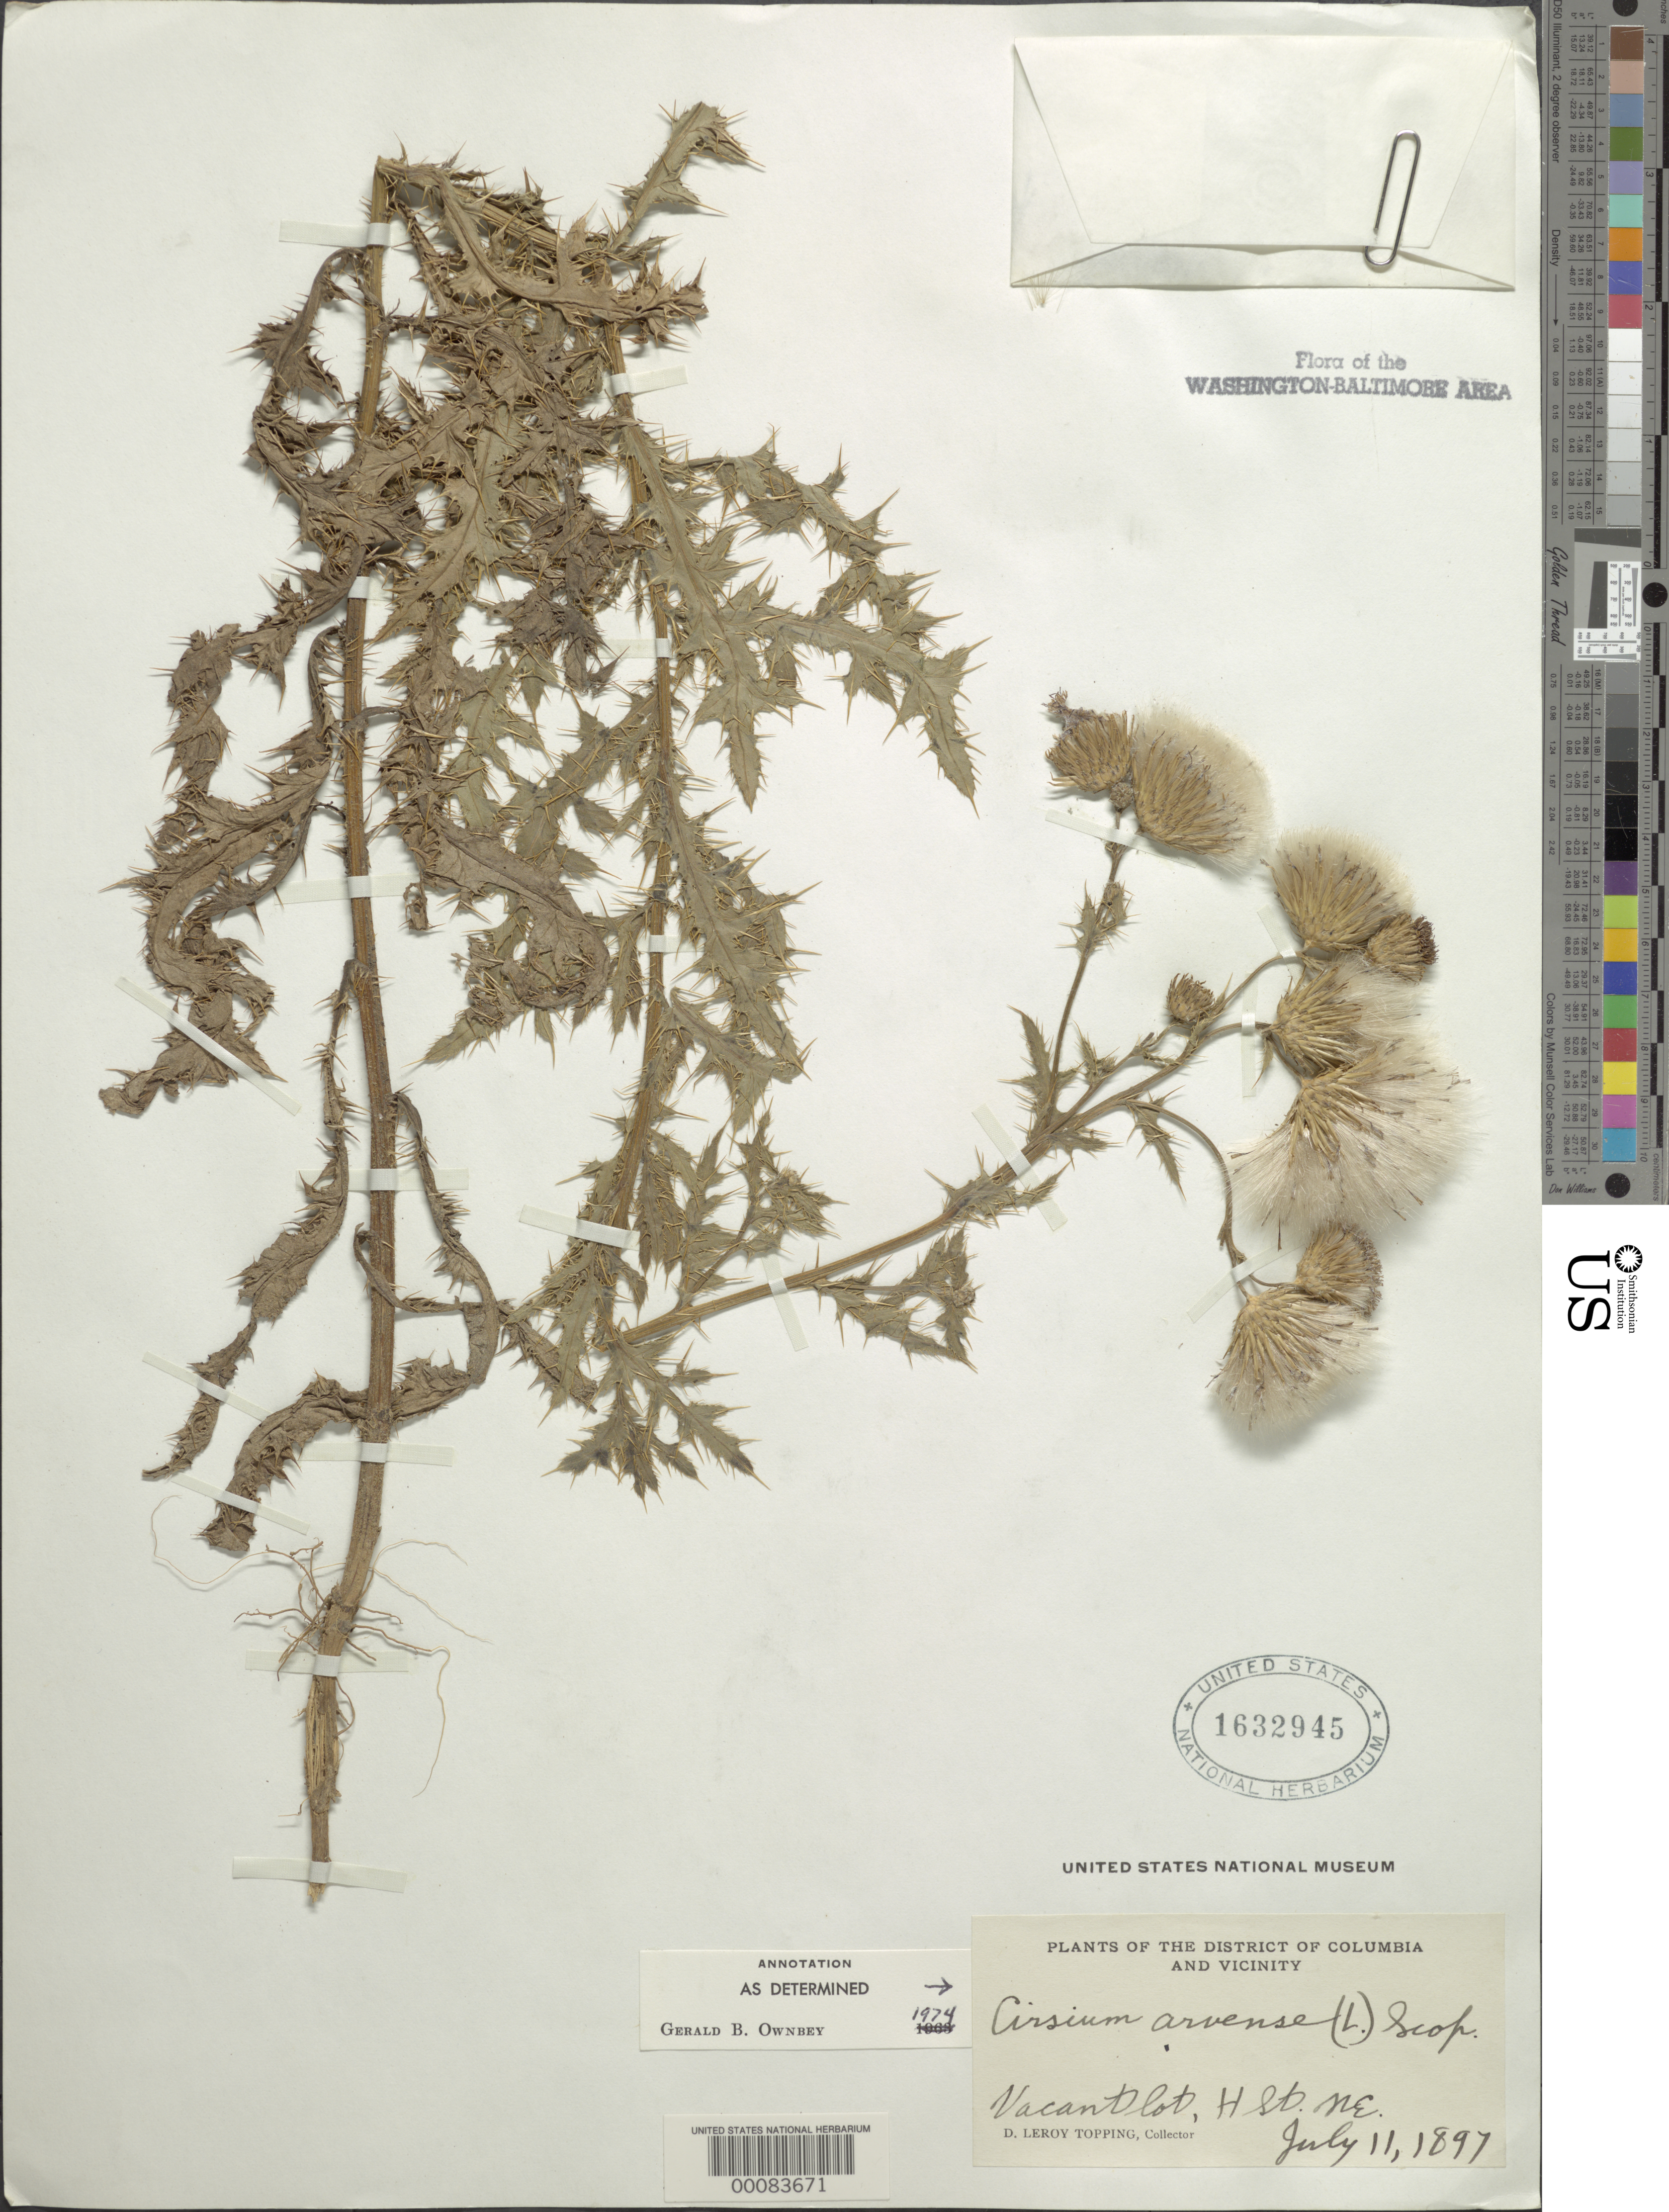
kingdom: Plantae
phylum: Tracheophyta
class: Magnoliopsida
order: Asterales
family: Asteraceae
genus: Cirsium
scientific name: Cirsium arvense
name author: (L.) Scop.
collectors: D. L. Topping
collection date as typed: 11 Jul 1897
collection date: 1897-07-11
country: United States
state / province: District of Columbia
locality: vacant lot H St. NE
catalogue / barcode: US 1632945